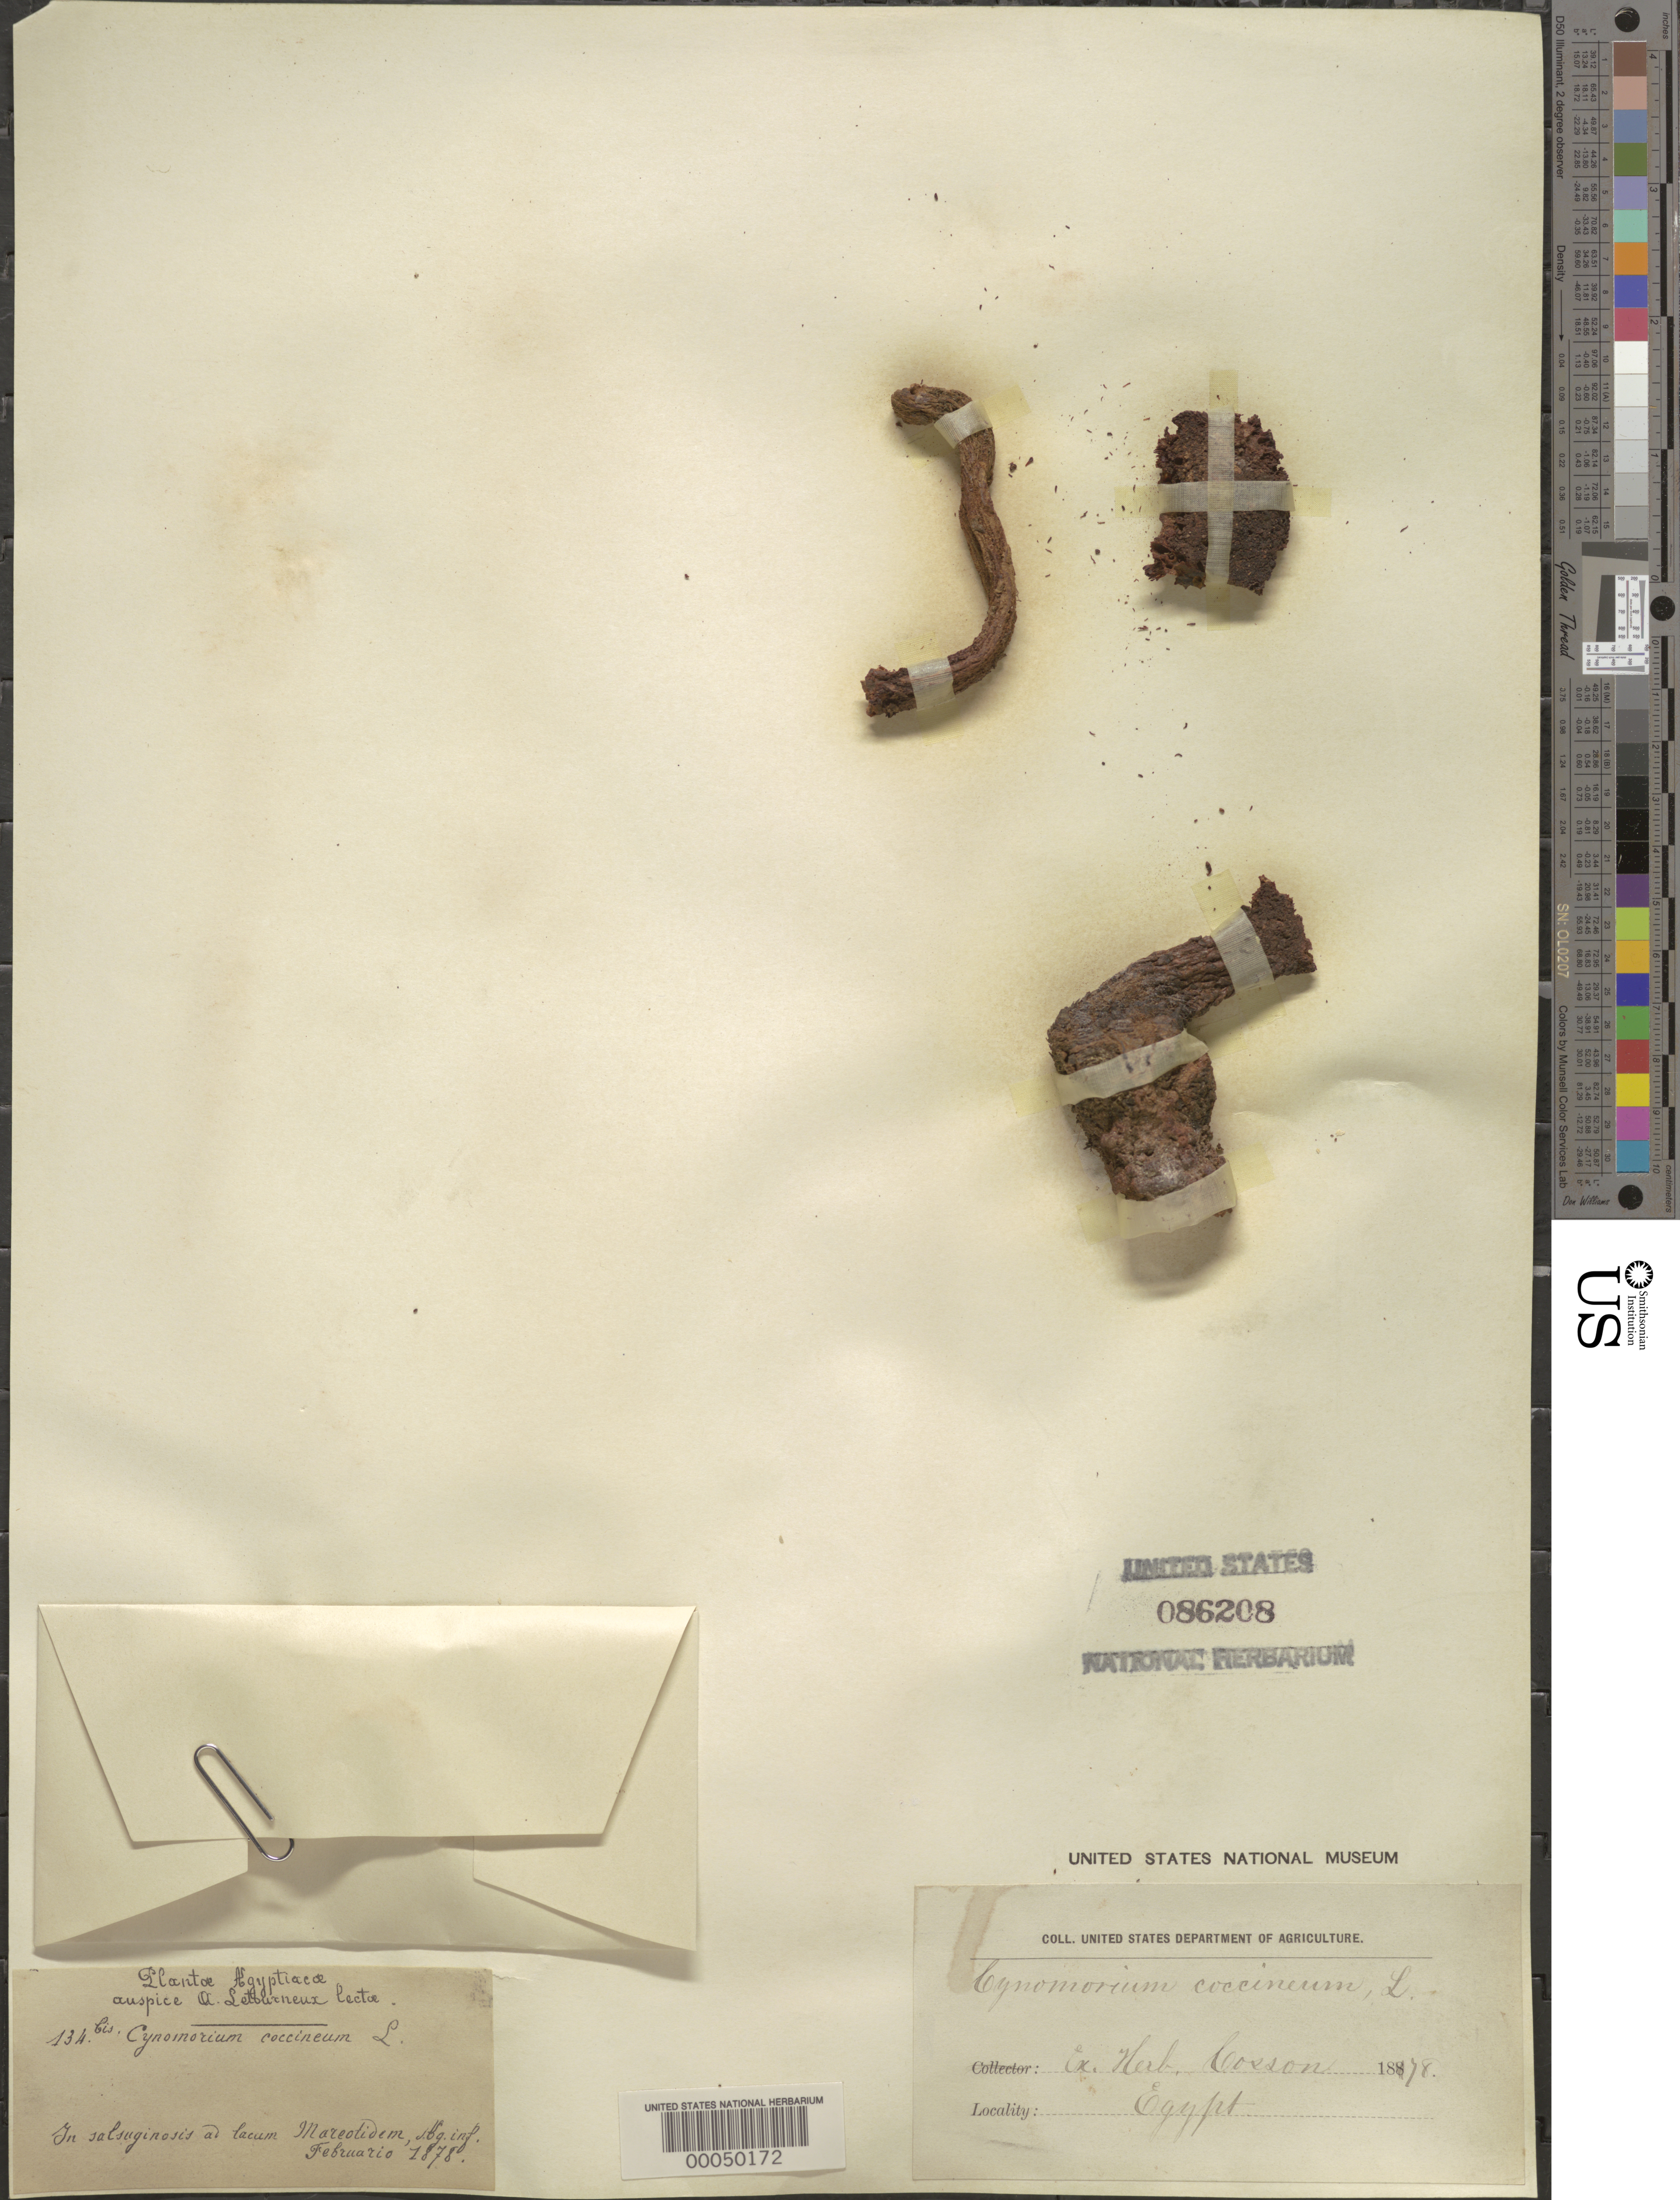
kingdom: Plantae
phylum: Tracheophyta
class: Magnoliopsida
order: Saxifragales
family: Cynomoriaceae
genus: Cynomorium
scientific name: Cynomorium coccineum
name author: L.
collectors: E. Cosson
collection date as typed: Feb 1878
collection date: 1878-02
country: Egypt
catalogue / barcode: US 86208